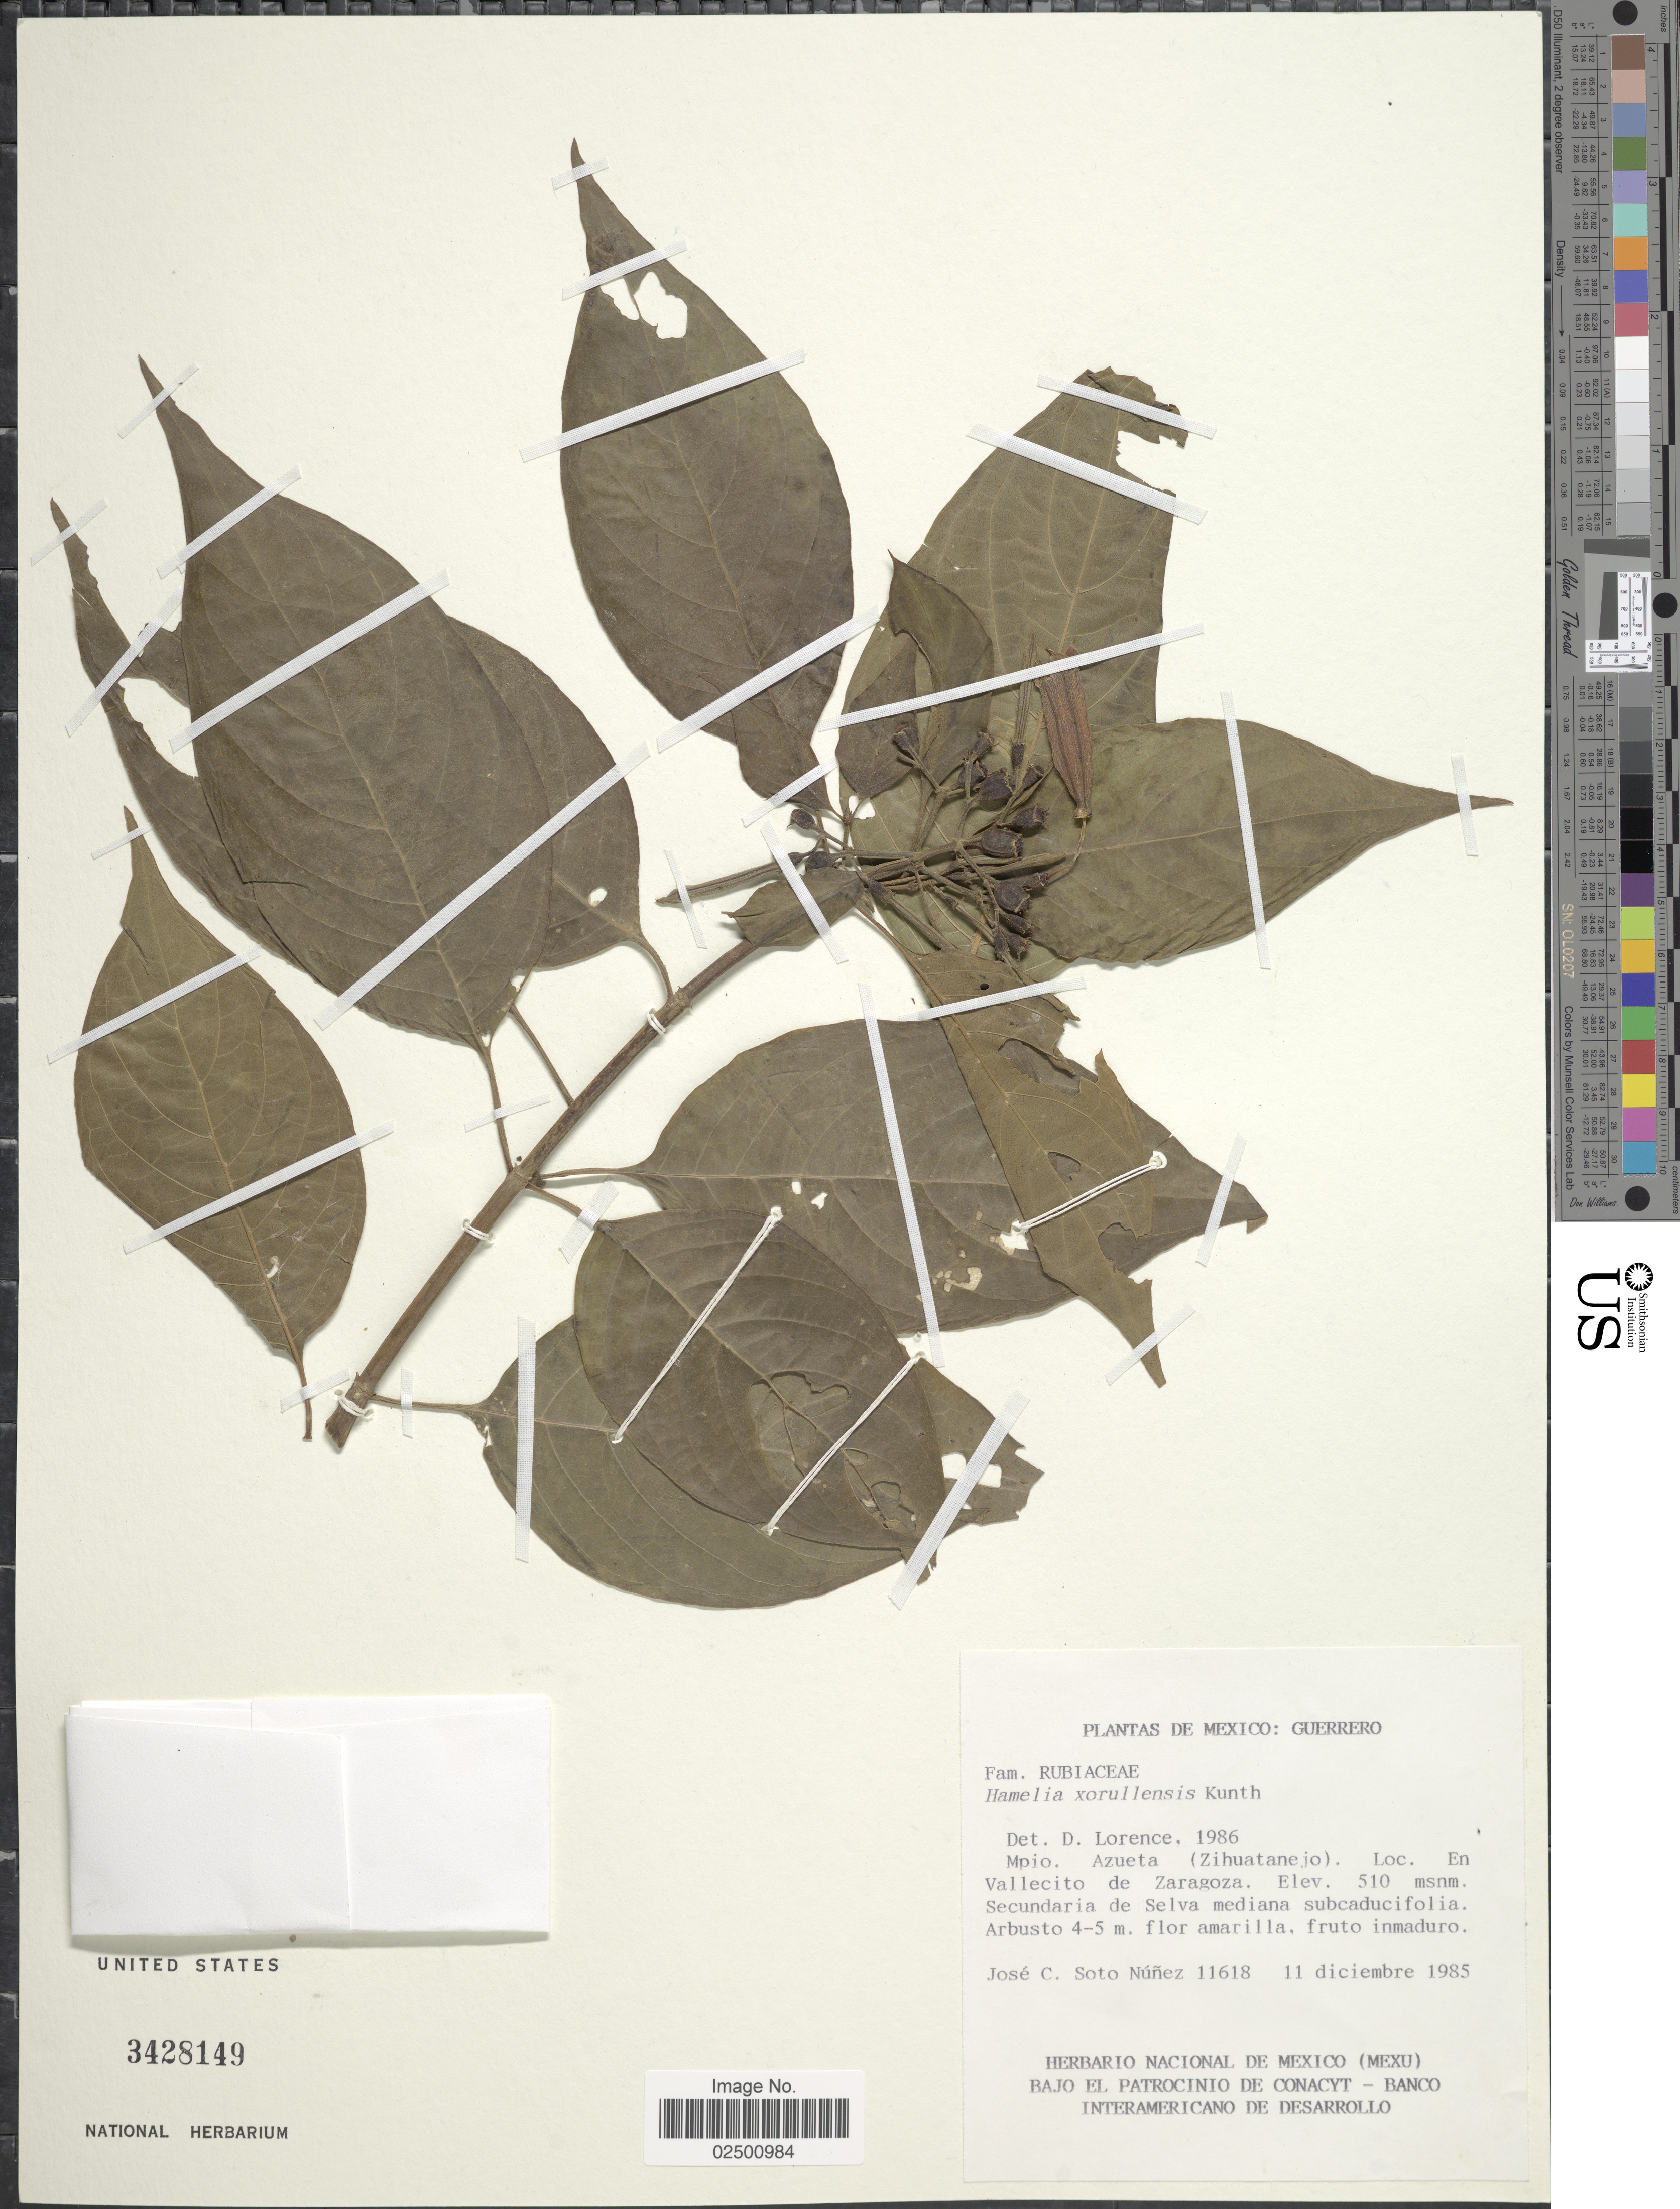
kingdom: Plantae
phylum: Tracheophyta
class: Magnoliopsida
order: Gentianales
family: Rubiaceae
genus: Hamelia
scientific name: Hamelia xorullensis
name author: Kunth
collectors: J. Soto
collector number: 11618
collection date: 1985-12-11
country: Mexico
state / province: Guerrero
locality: Mpio. Azueta (Zihuatanejo). En Vallecito de Zaragoza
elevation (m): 510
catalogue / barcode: US 3428149